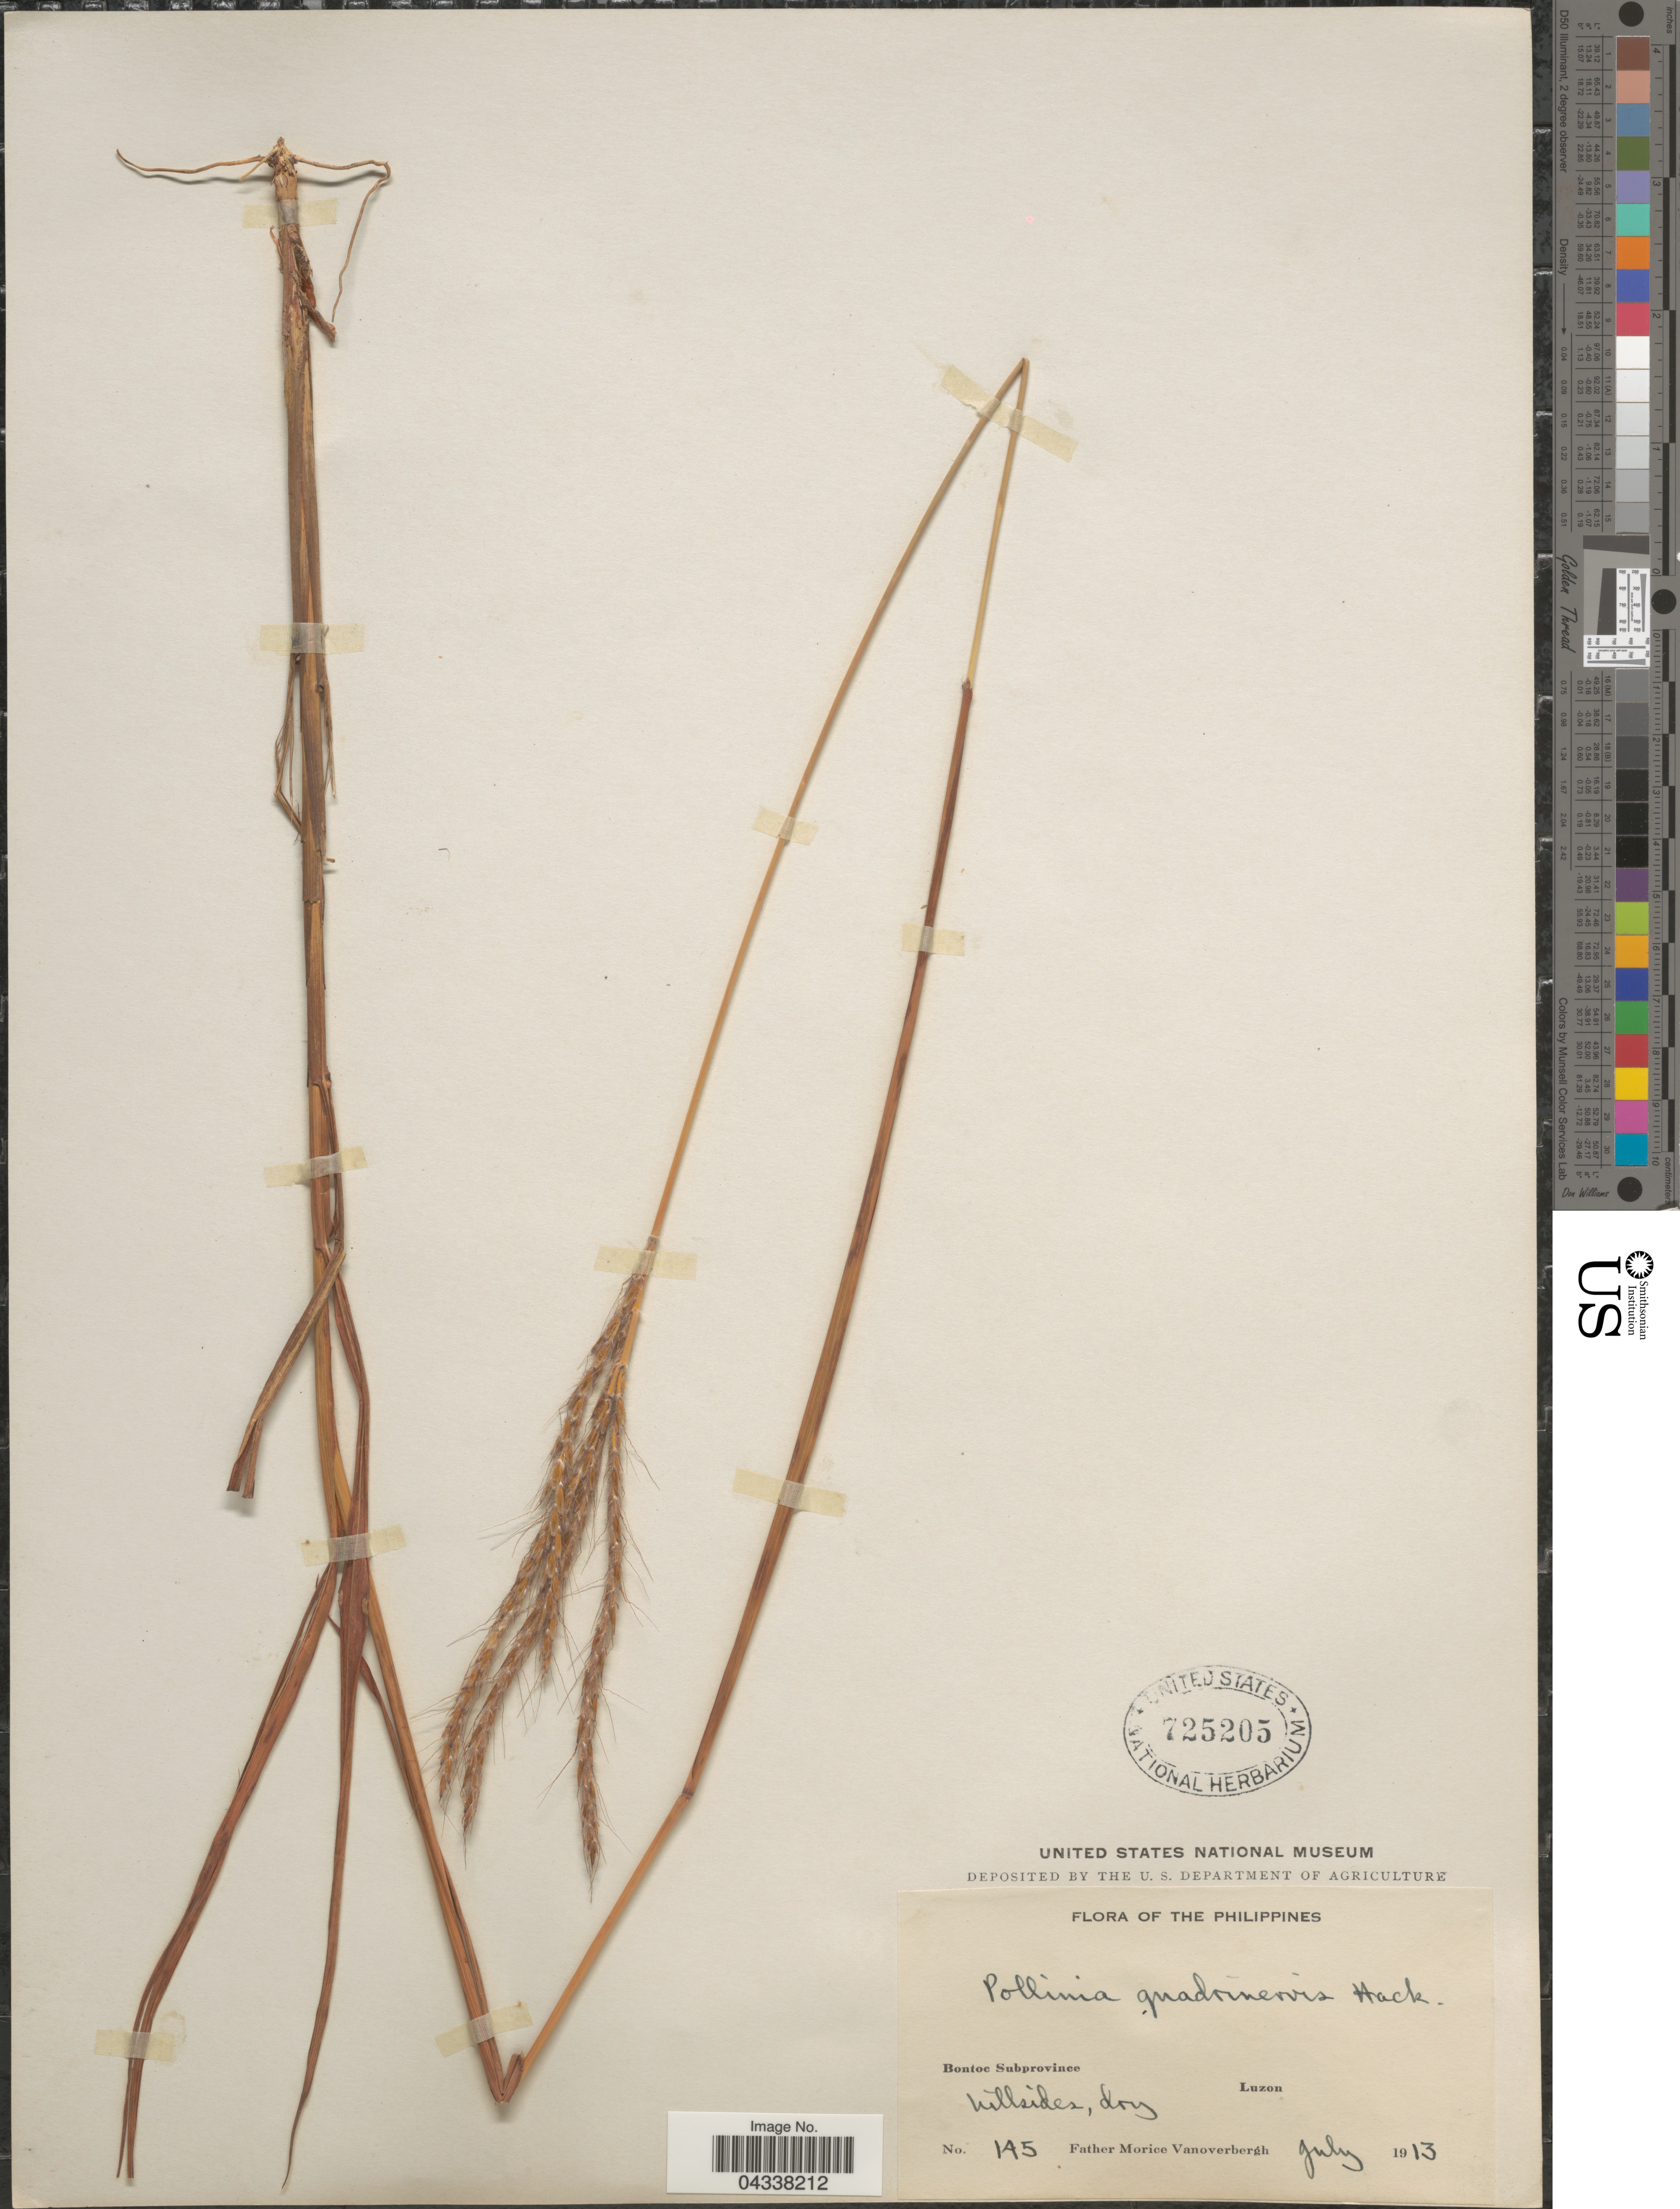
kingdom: Plantae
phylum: Tracheophyta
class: Liliopsida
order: Poales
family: Poaceae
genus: Pseudopogonatherum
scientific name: Pseudopogonatherum quadrinerve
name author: (Hack.) Ohwi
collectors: F. Vanoverbergh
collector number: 145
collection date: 1913-07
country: Philippines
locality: Bontoc Subprovince. Luzon. Hillsides, dry.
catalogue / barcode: US 725205